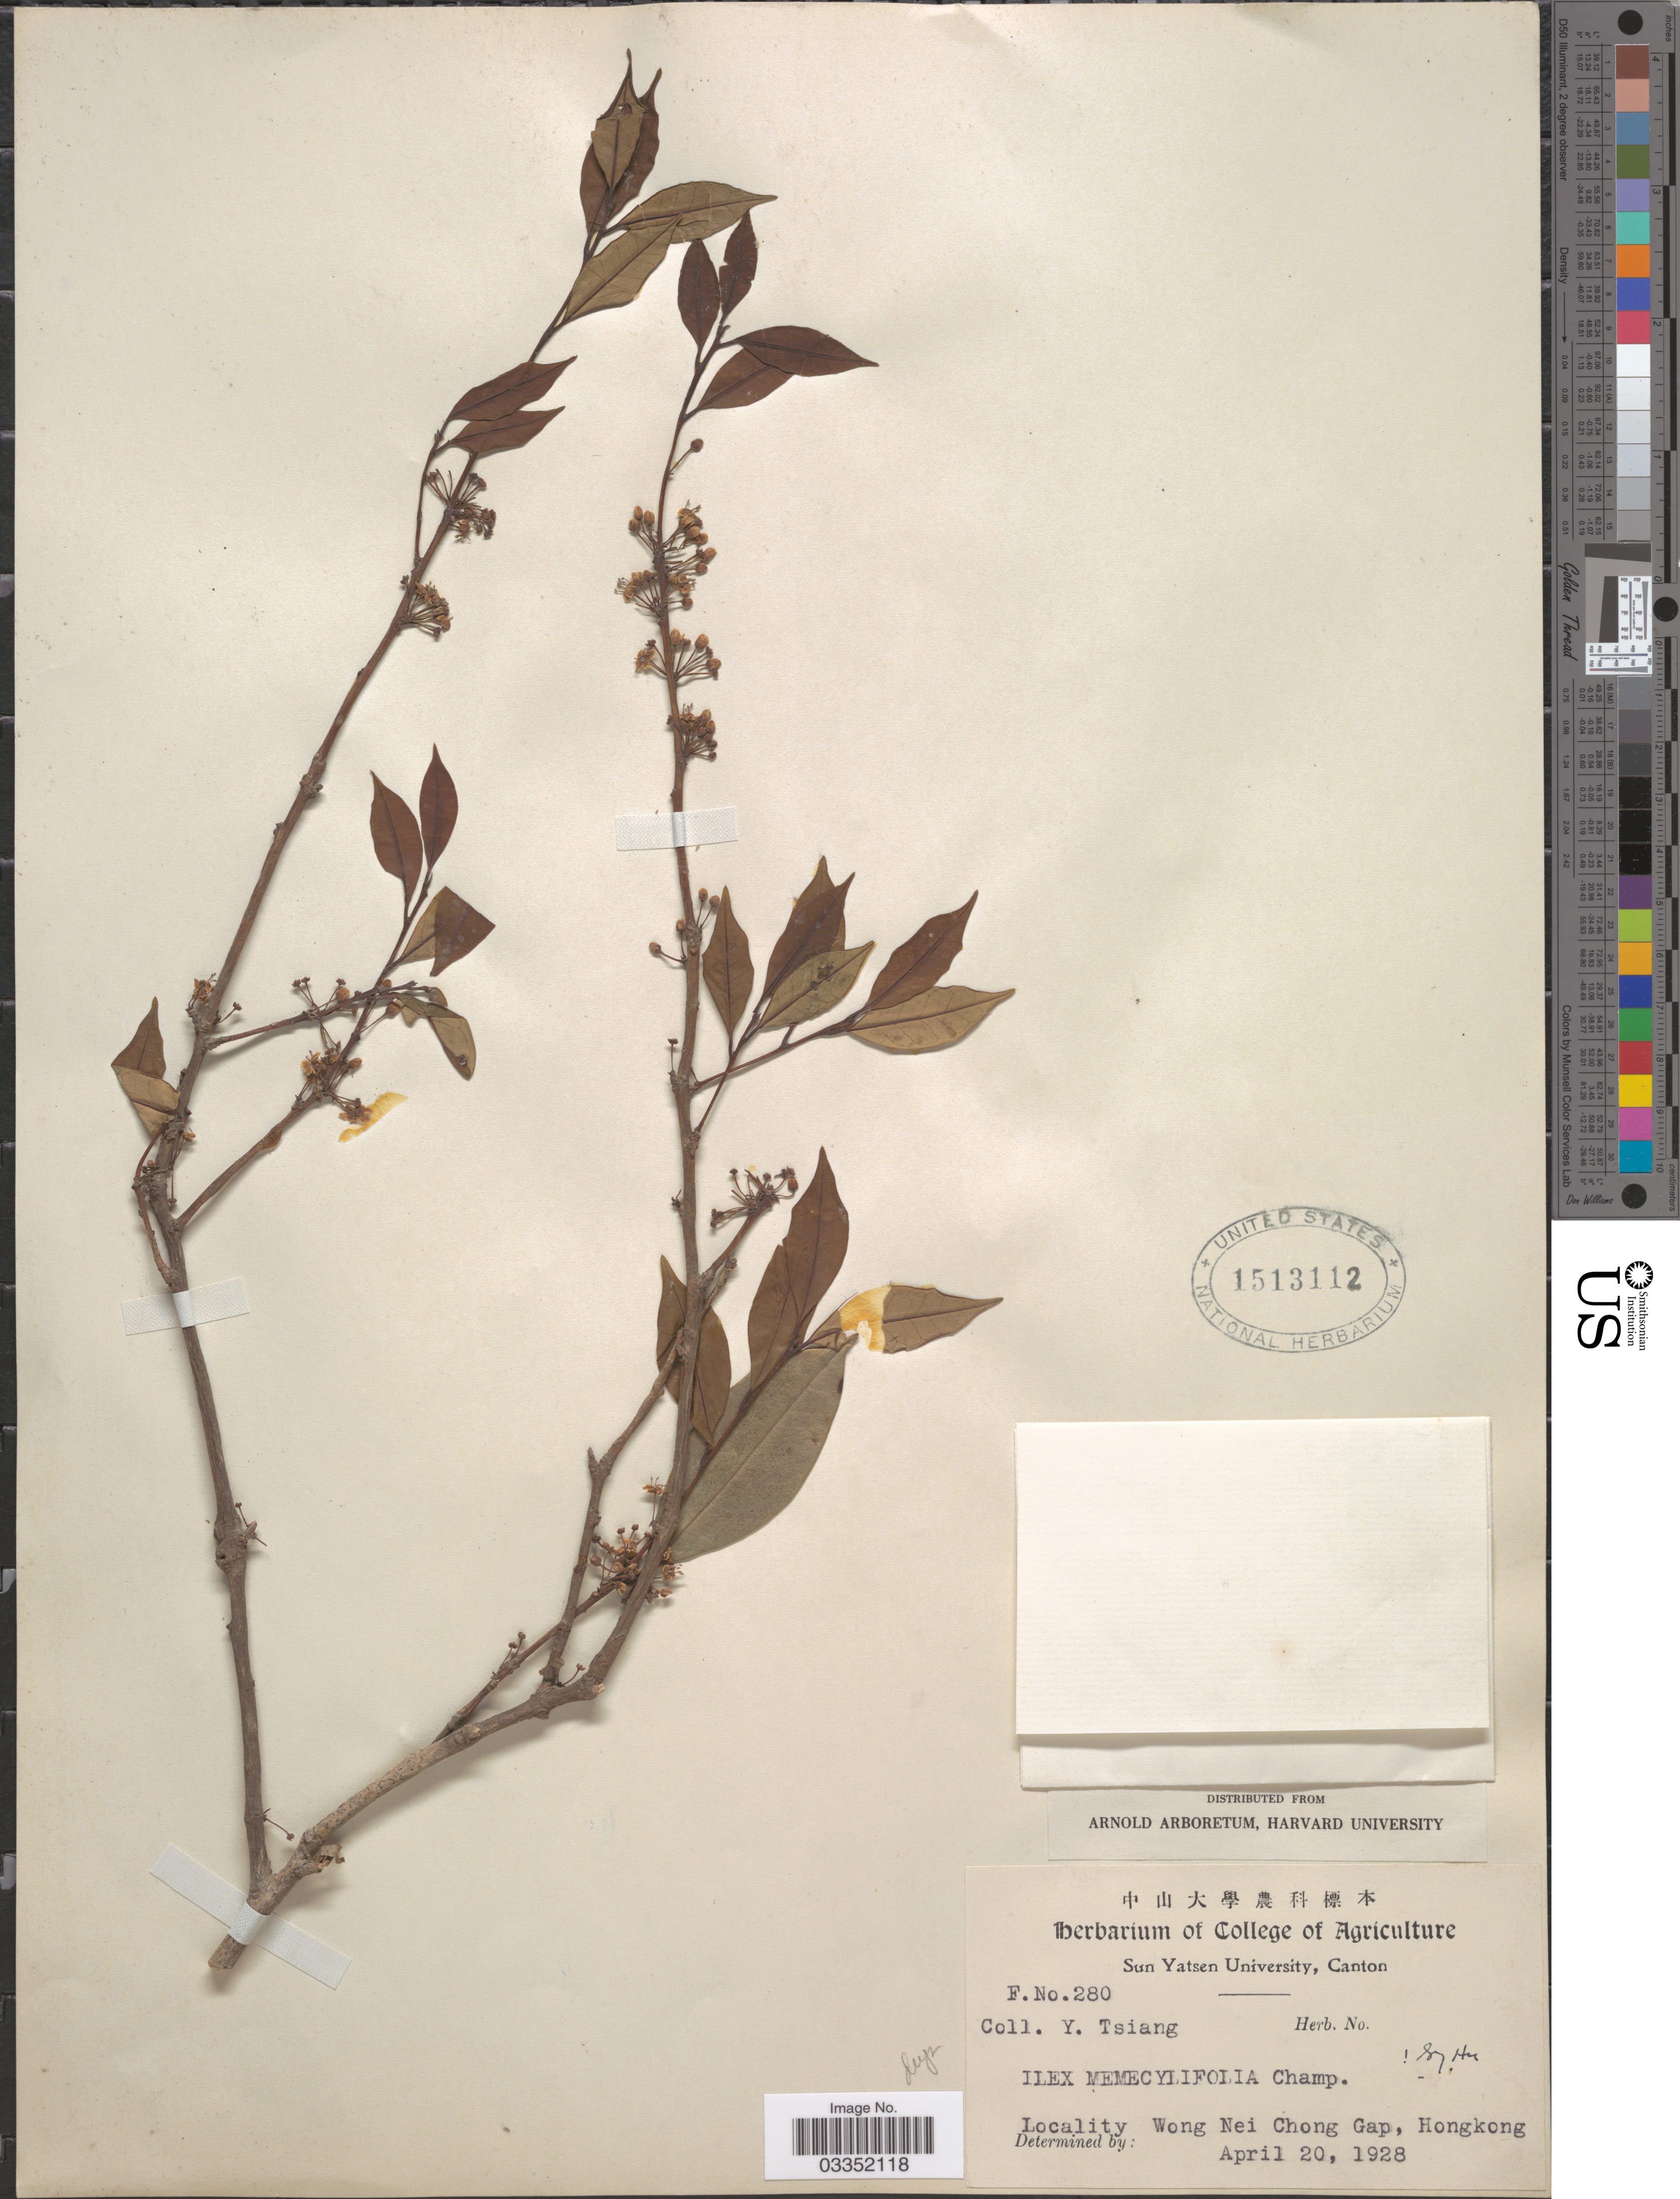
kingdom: Plantae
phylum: Tracheophyta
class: Magnoliopsida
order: Aquifoliales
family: Aquifoliaceae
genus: Ilex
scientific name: Ilex memecylifolia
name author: Champ. ex Benth.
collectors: Y. Tsiang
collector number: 280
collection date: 1928-04-20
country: China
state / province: Hong Kong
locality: Wong Nei Chong Gap.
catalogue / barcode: US 1513112